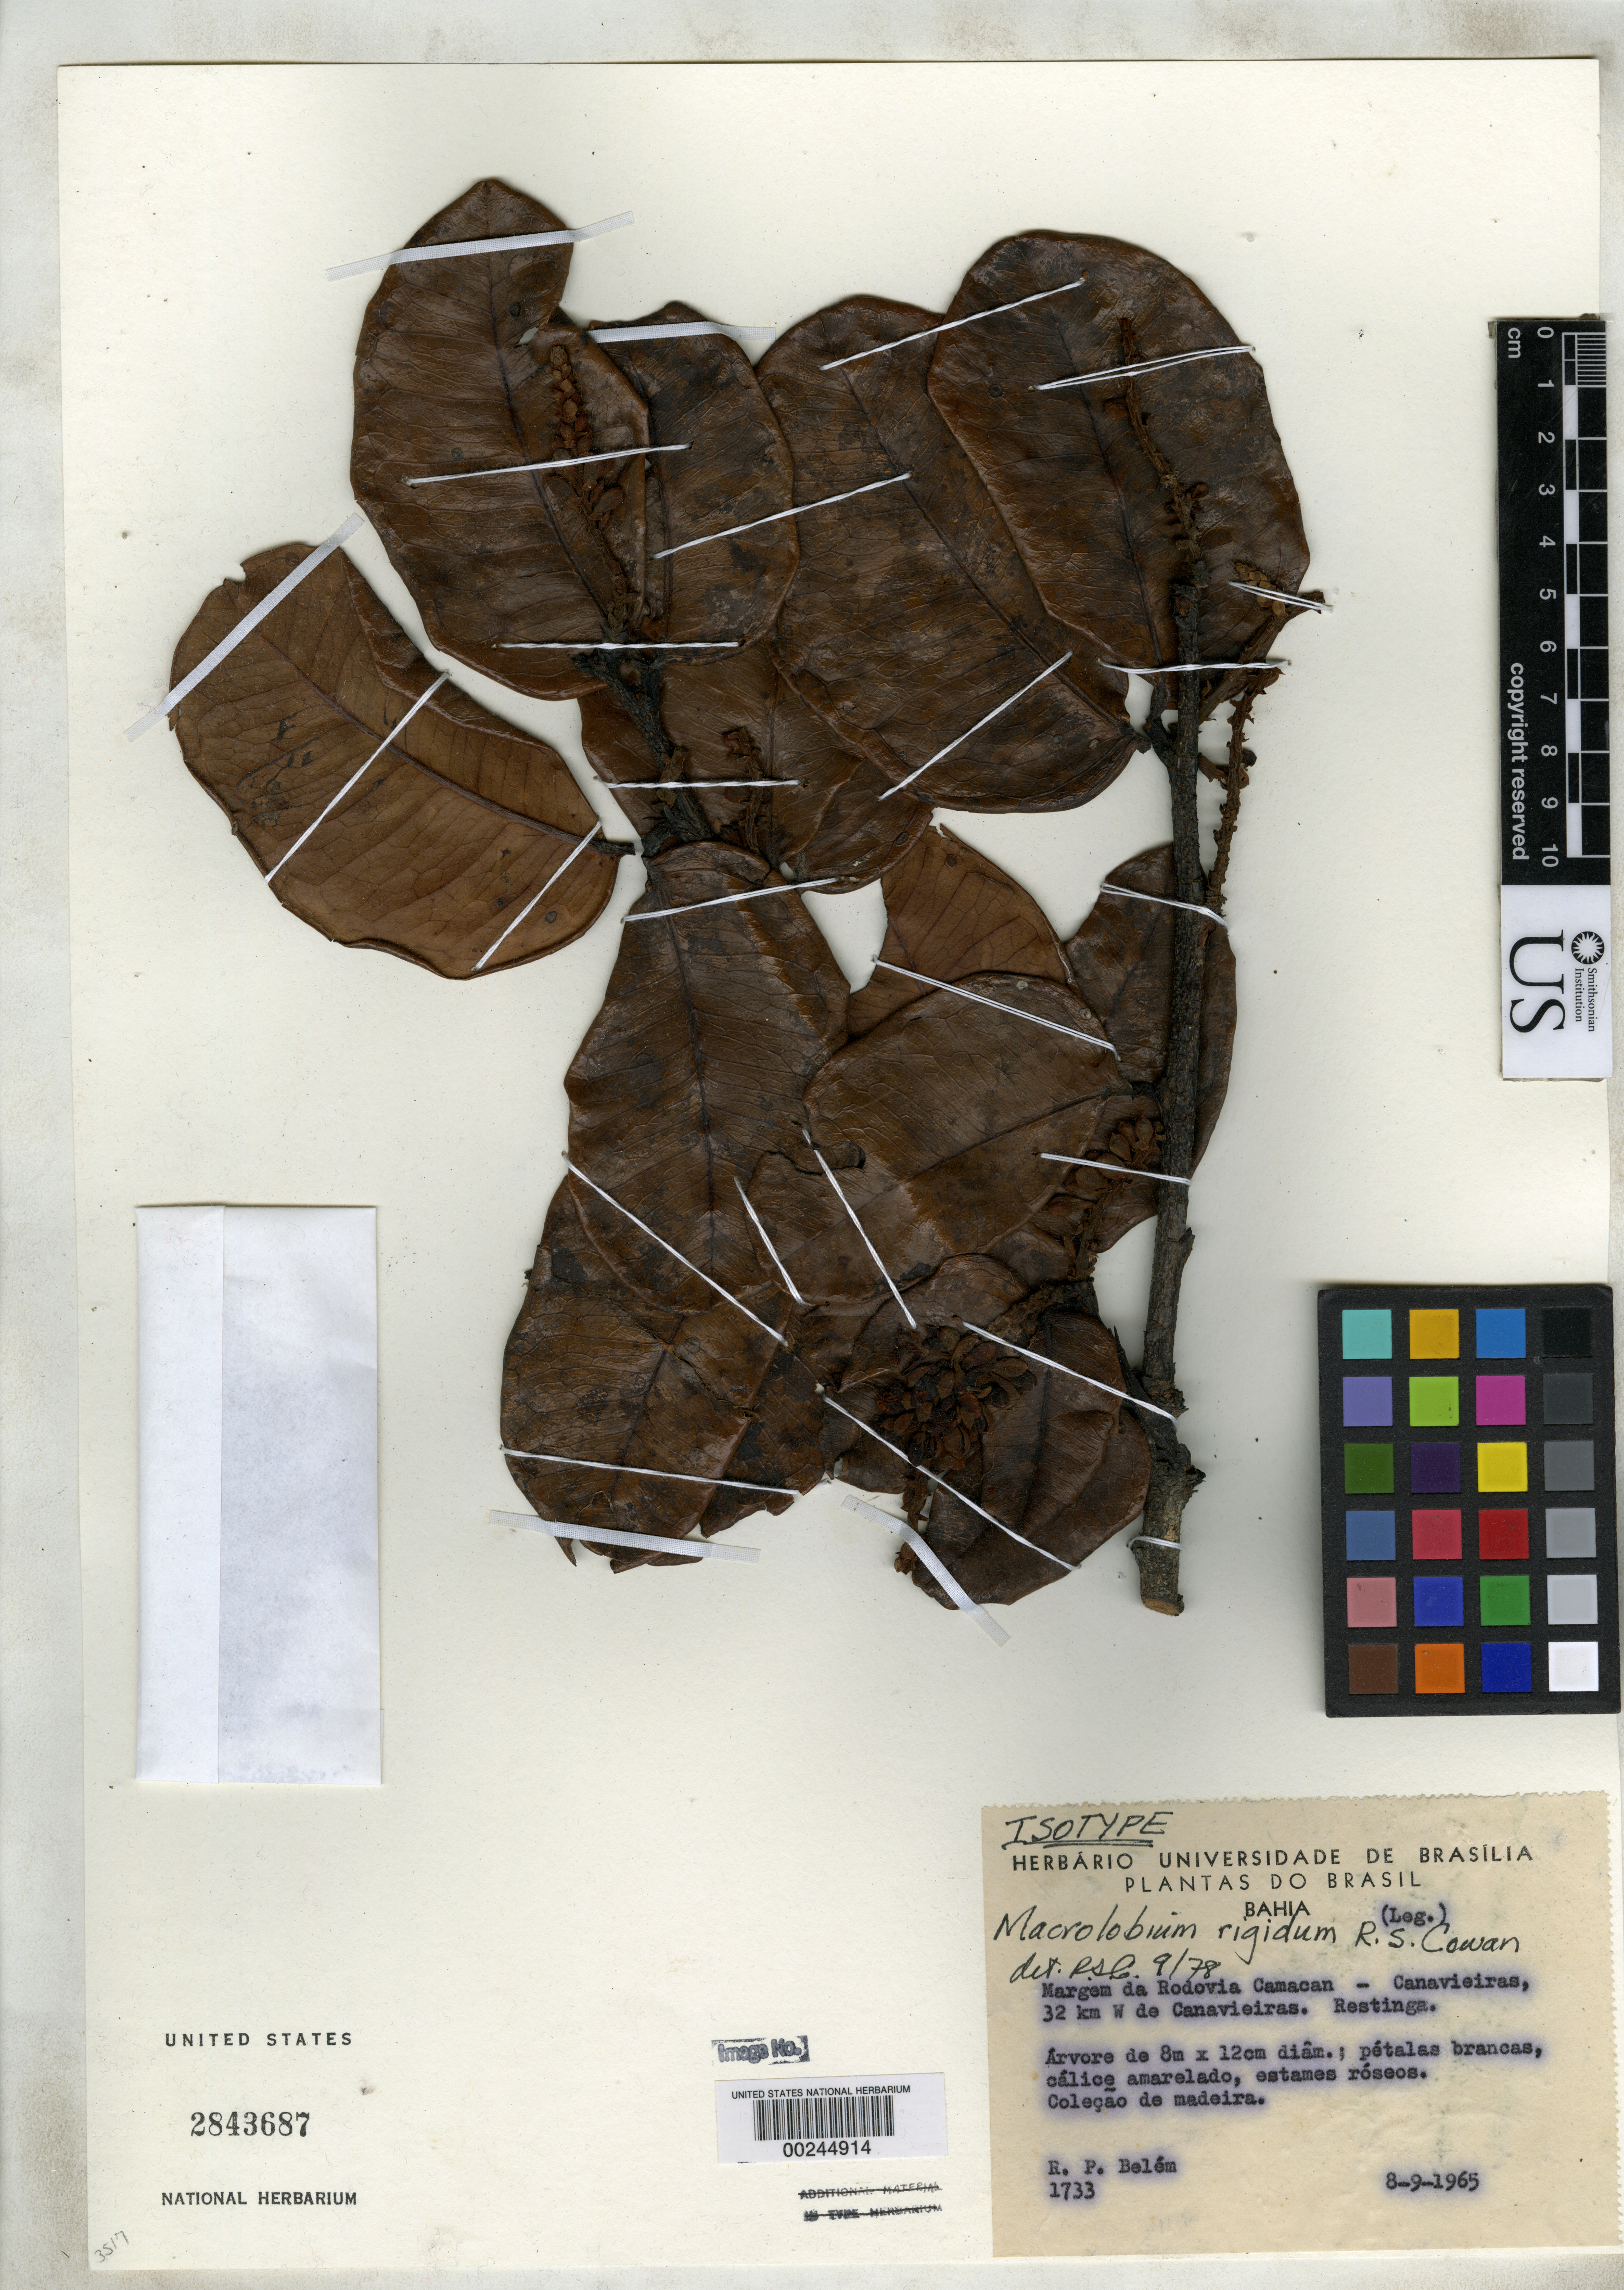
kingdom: Plantae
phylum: Tracheophyta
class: Magnoliopsida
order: Fabales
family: Fabaceae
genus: Macrolobium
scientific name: Macrolobium rigidum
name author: R.S. Cowan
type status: Isotype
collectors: R. P. Belém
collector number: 1733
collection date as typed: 08 Sep 1965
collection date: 1965-09-08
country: Brazil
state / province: Bahia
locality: Margem da Rodovia Camacan - Canavieiras, 32 km W de Canavieiras. Restinga.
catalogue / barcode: US 2843687